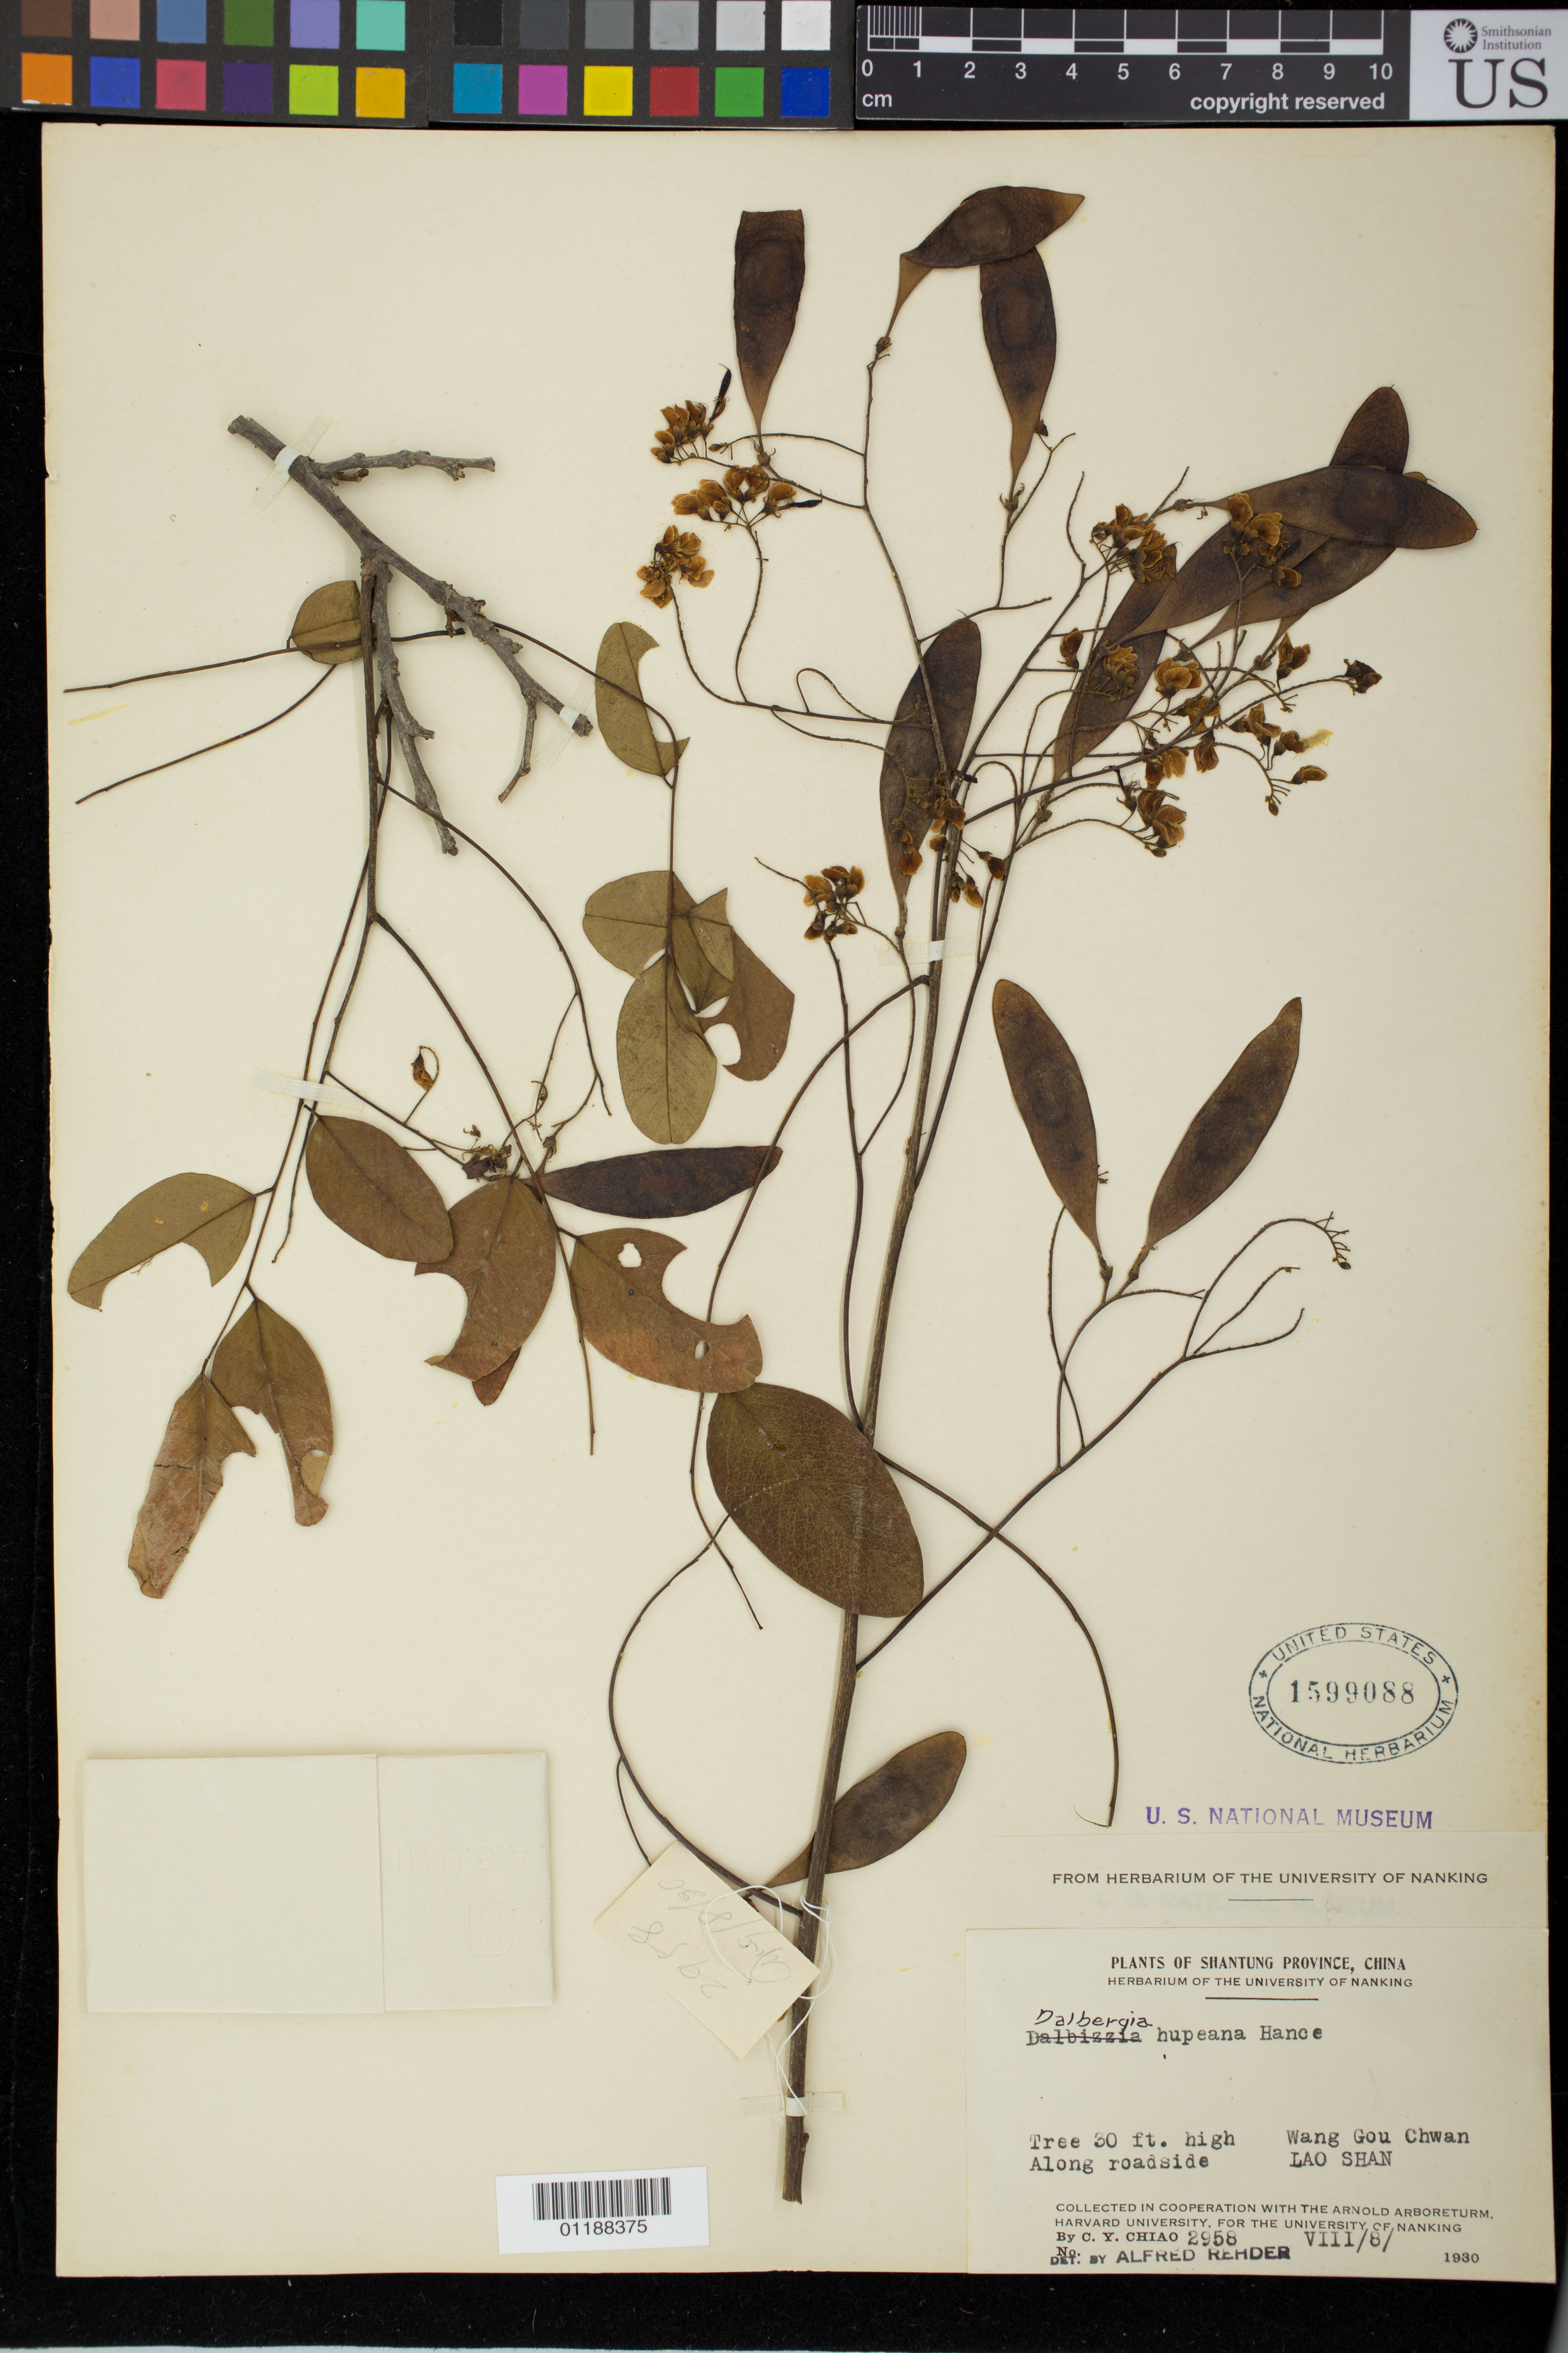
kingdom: Plantae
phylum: Tracheophyta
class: Magnoliopsida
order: Fabales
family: Fabaceae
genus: Dalbergia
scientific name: Dalbergia hupeana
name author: Hance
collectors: C. Y. Chiao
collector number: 2958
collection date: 1930-08-08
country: China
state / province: Shandong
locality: Wang Gou Chwan. Lao Shan. Along roadside.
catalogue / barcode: US 1599088